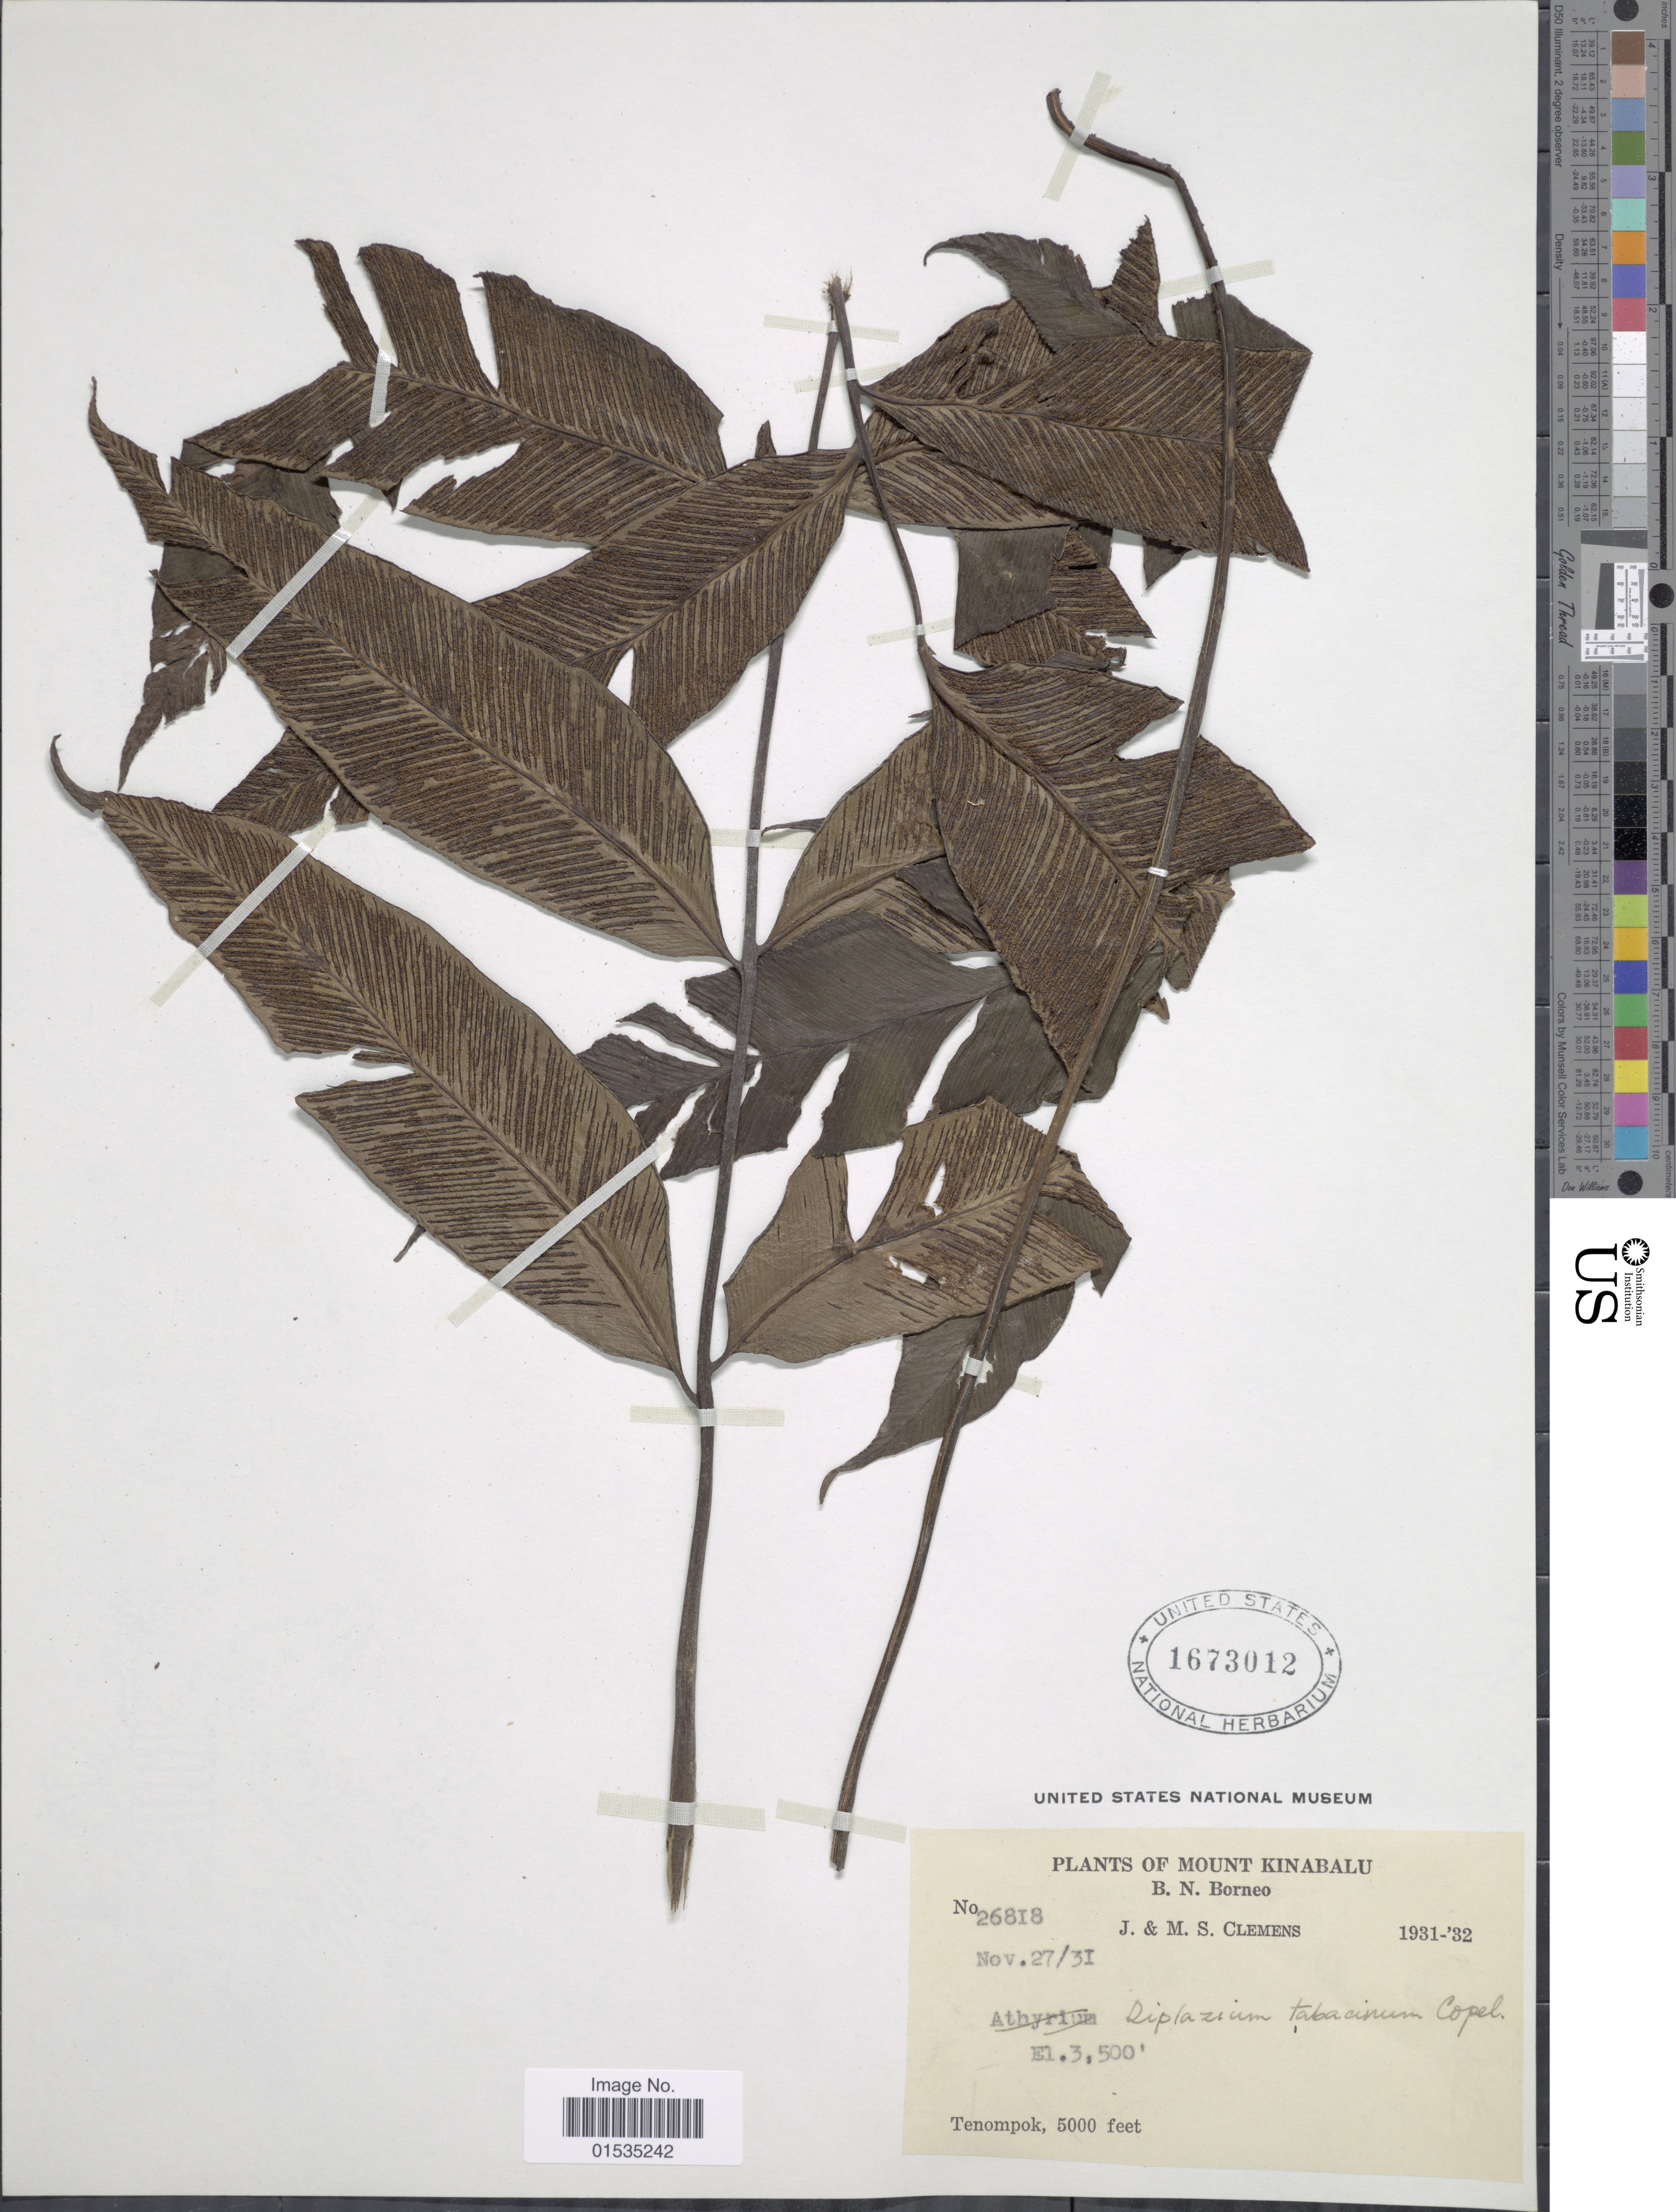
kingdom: Plantae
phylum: Tracheophyta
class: Polypodiopsida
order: Polypodiales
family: Athyriaceae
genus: Diplazium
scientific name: Diplazium tabacinum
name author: Copel.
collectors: J. Clemens & M. S. Clemens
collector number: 26818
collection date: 1931-11-27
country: Malaysia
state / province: Sabah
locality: B.N. Borneo, Tenompok, Mount Kinabalu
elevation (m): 1067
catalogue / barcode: US 1673012